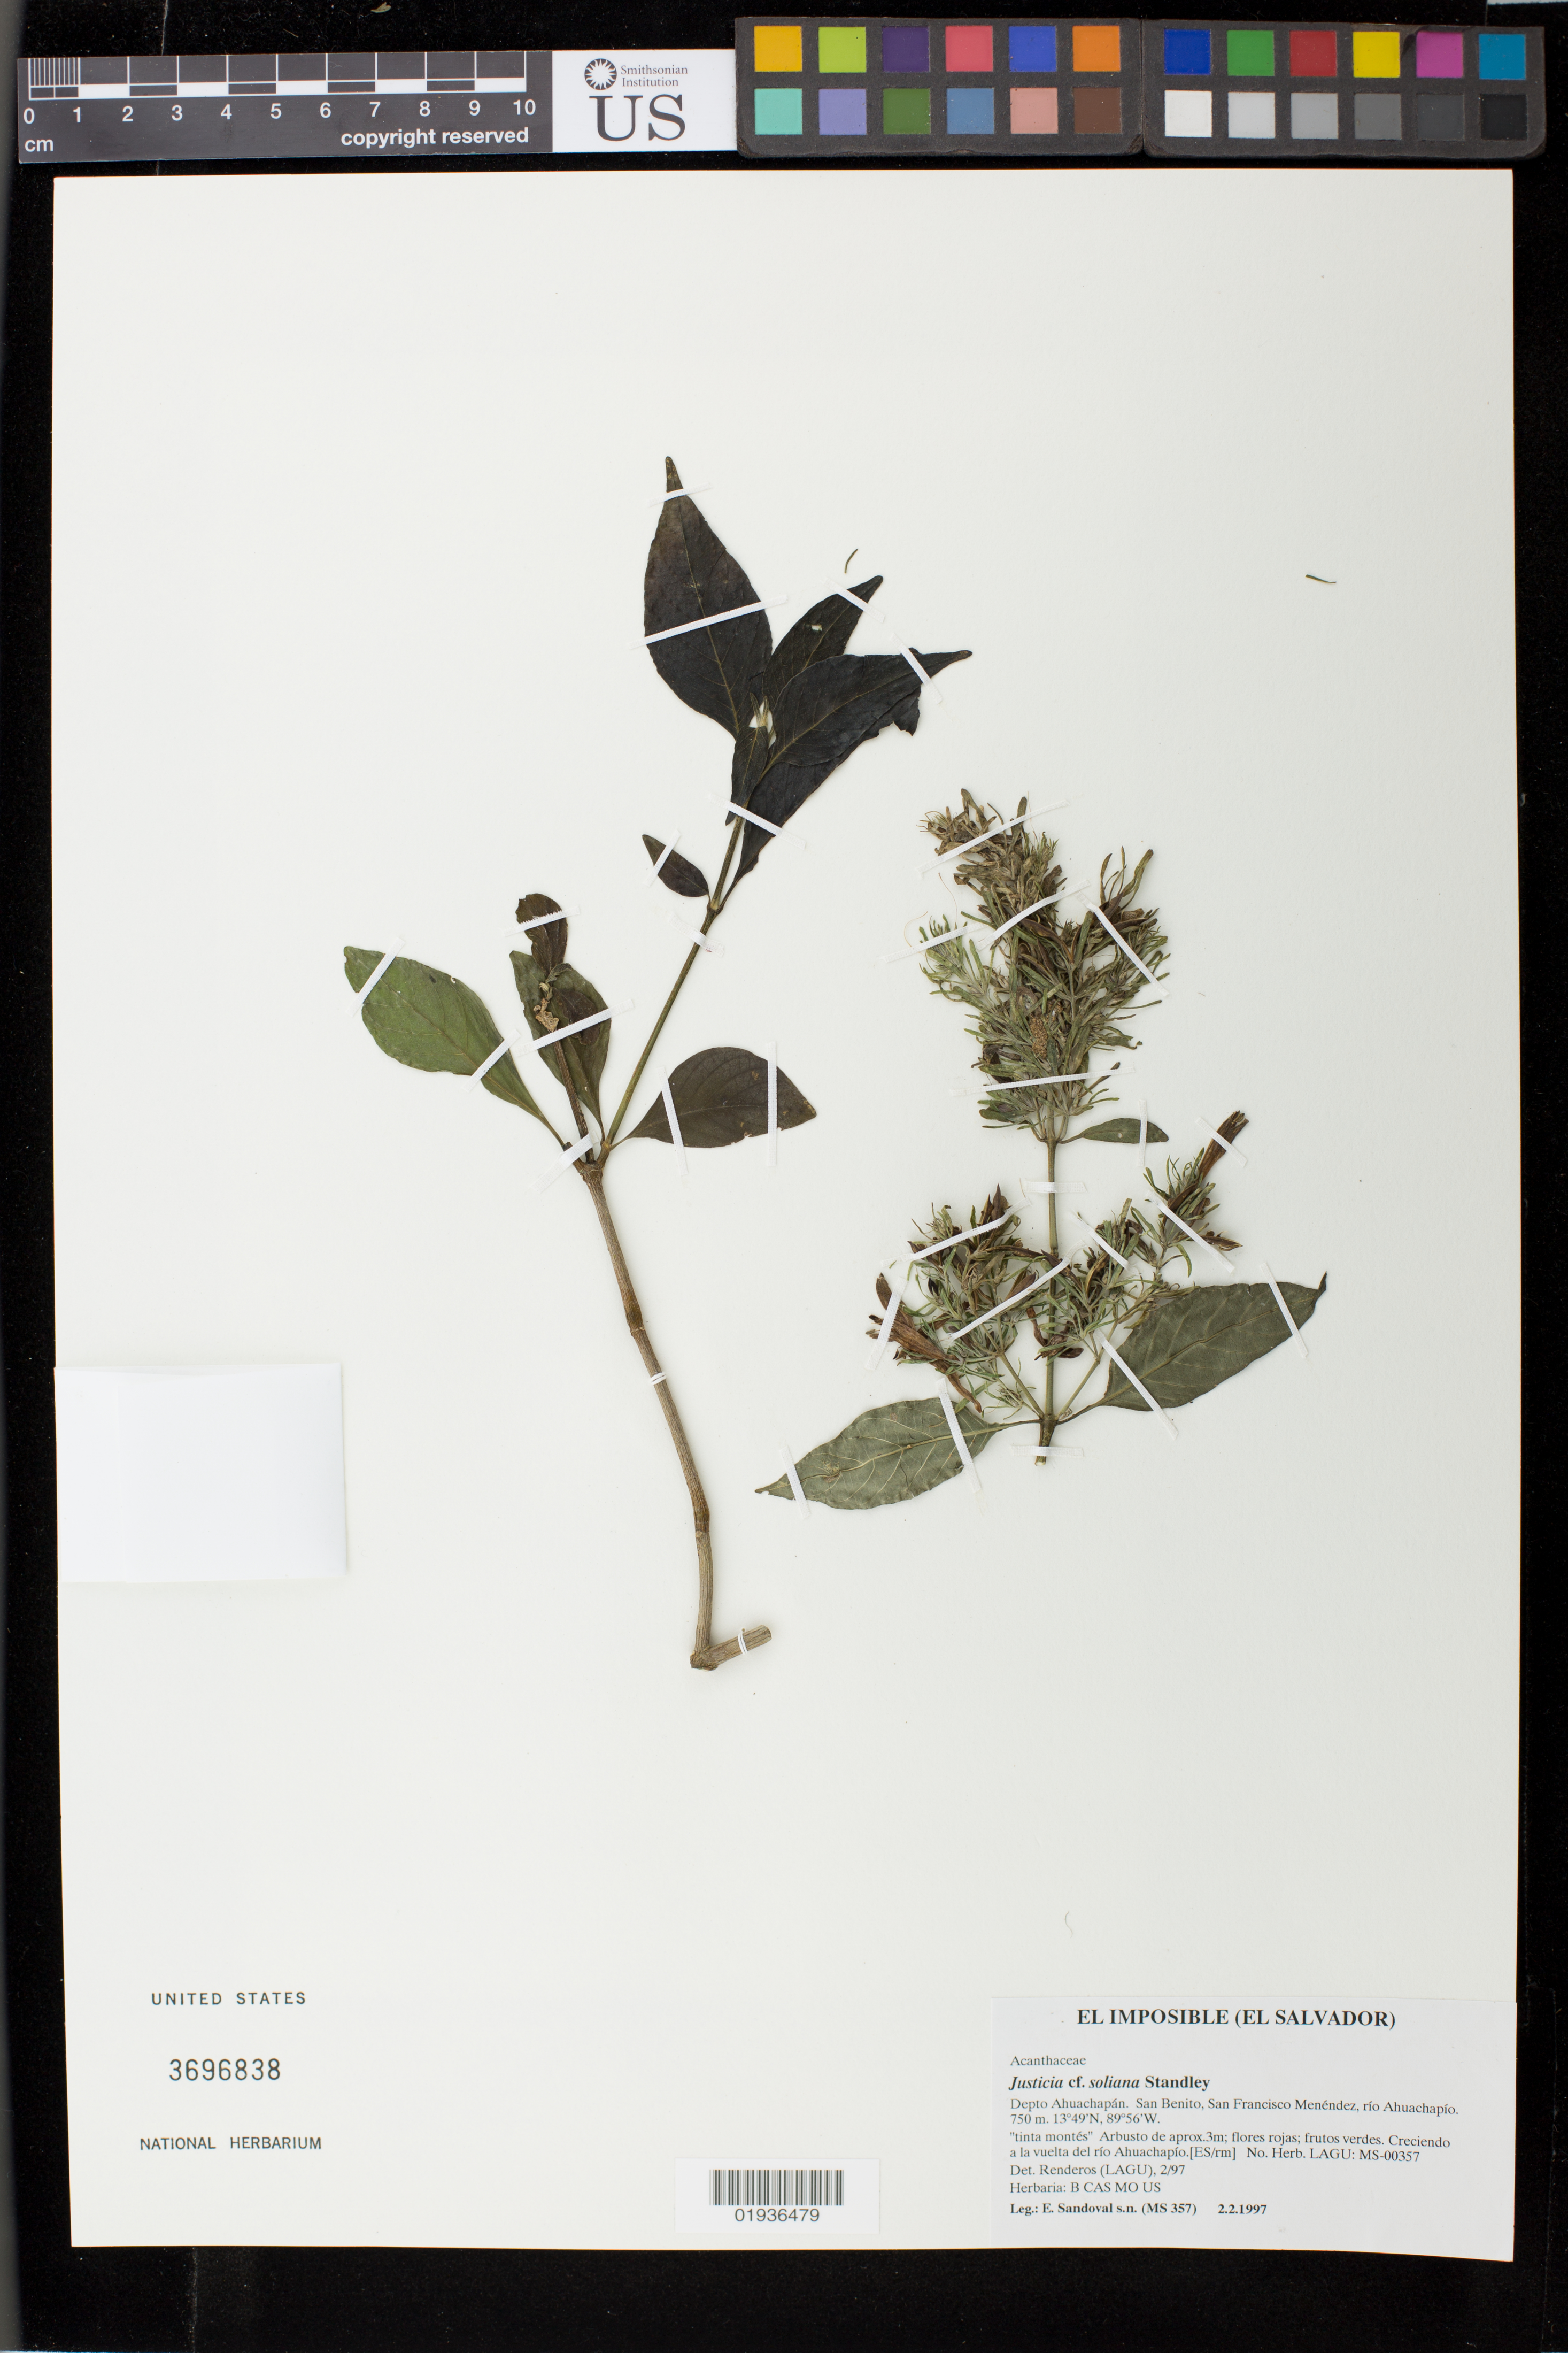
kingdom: Plantae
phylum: Tracheophyta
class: Magnoliopsida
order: Lamiales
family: Acanthaceae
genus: Justicia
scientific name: Justicia soliana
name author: Standl.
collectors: E. Sandoval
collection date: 1997-02-02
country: El Salvador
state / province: Ahuachapán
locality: San Benito, San Francisco Menendez, rio Ahuachapio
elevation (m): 750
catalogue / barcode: US 3696838